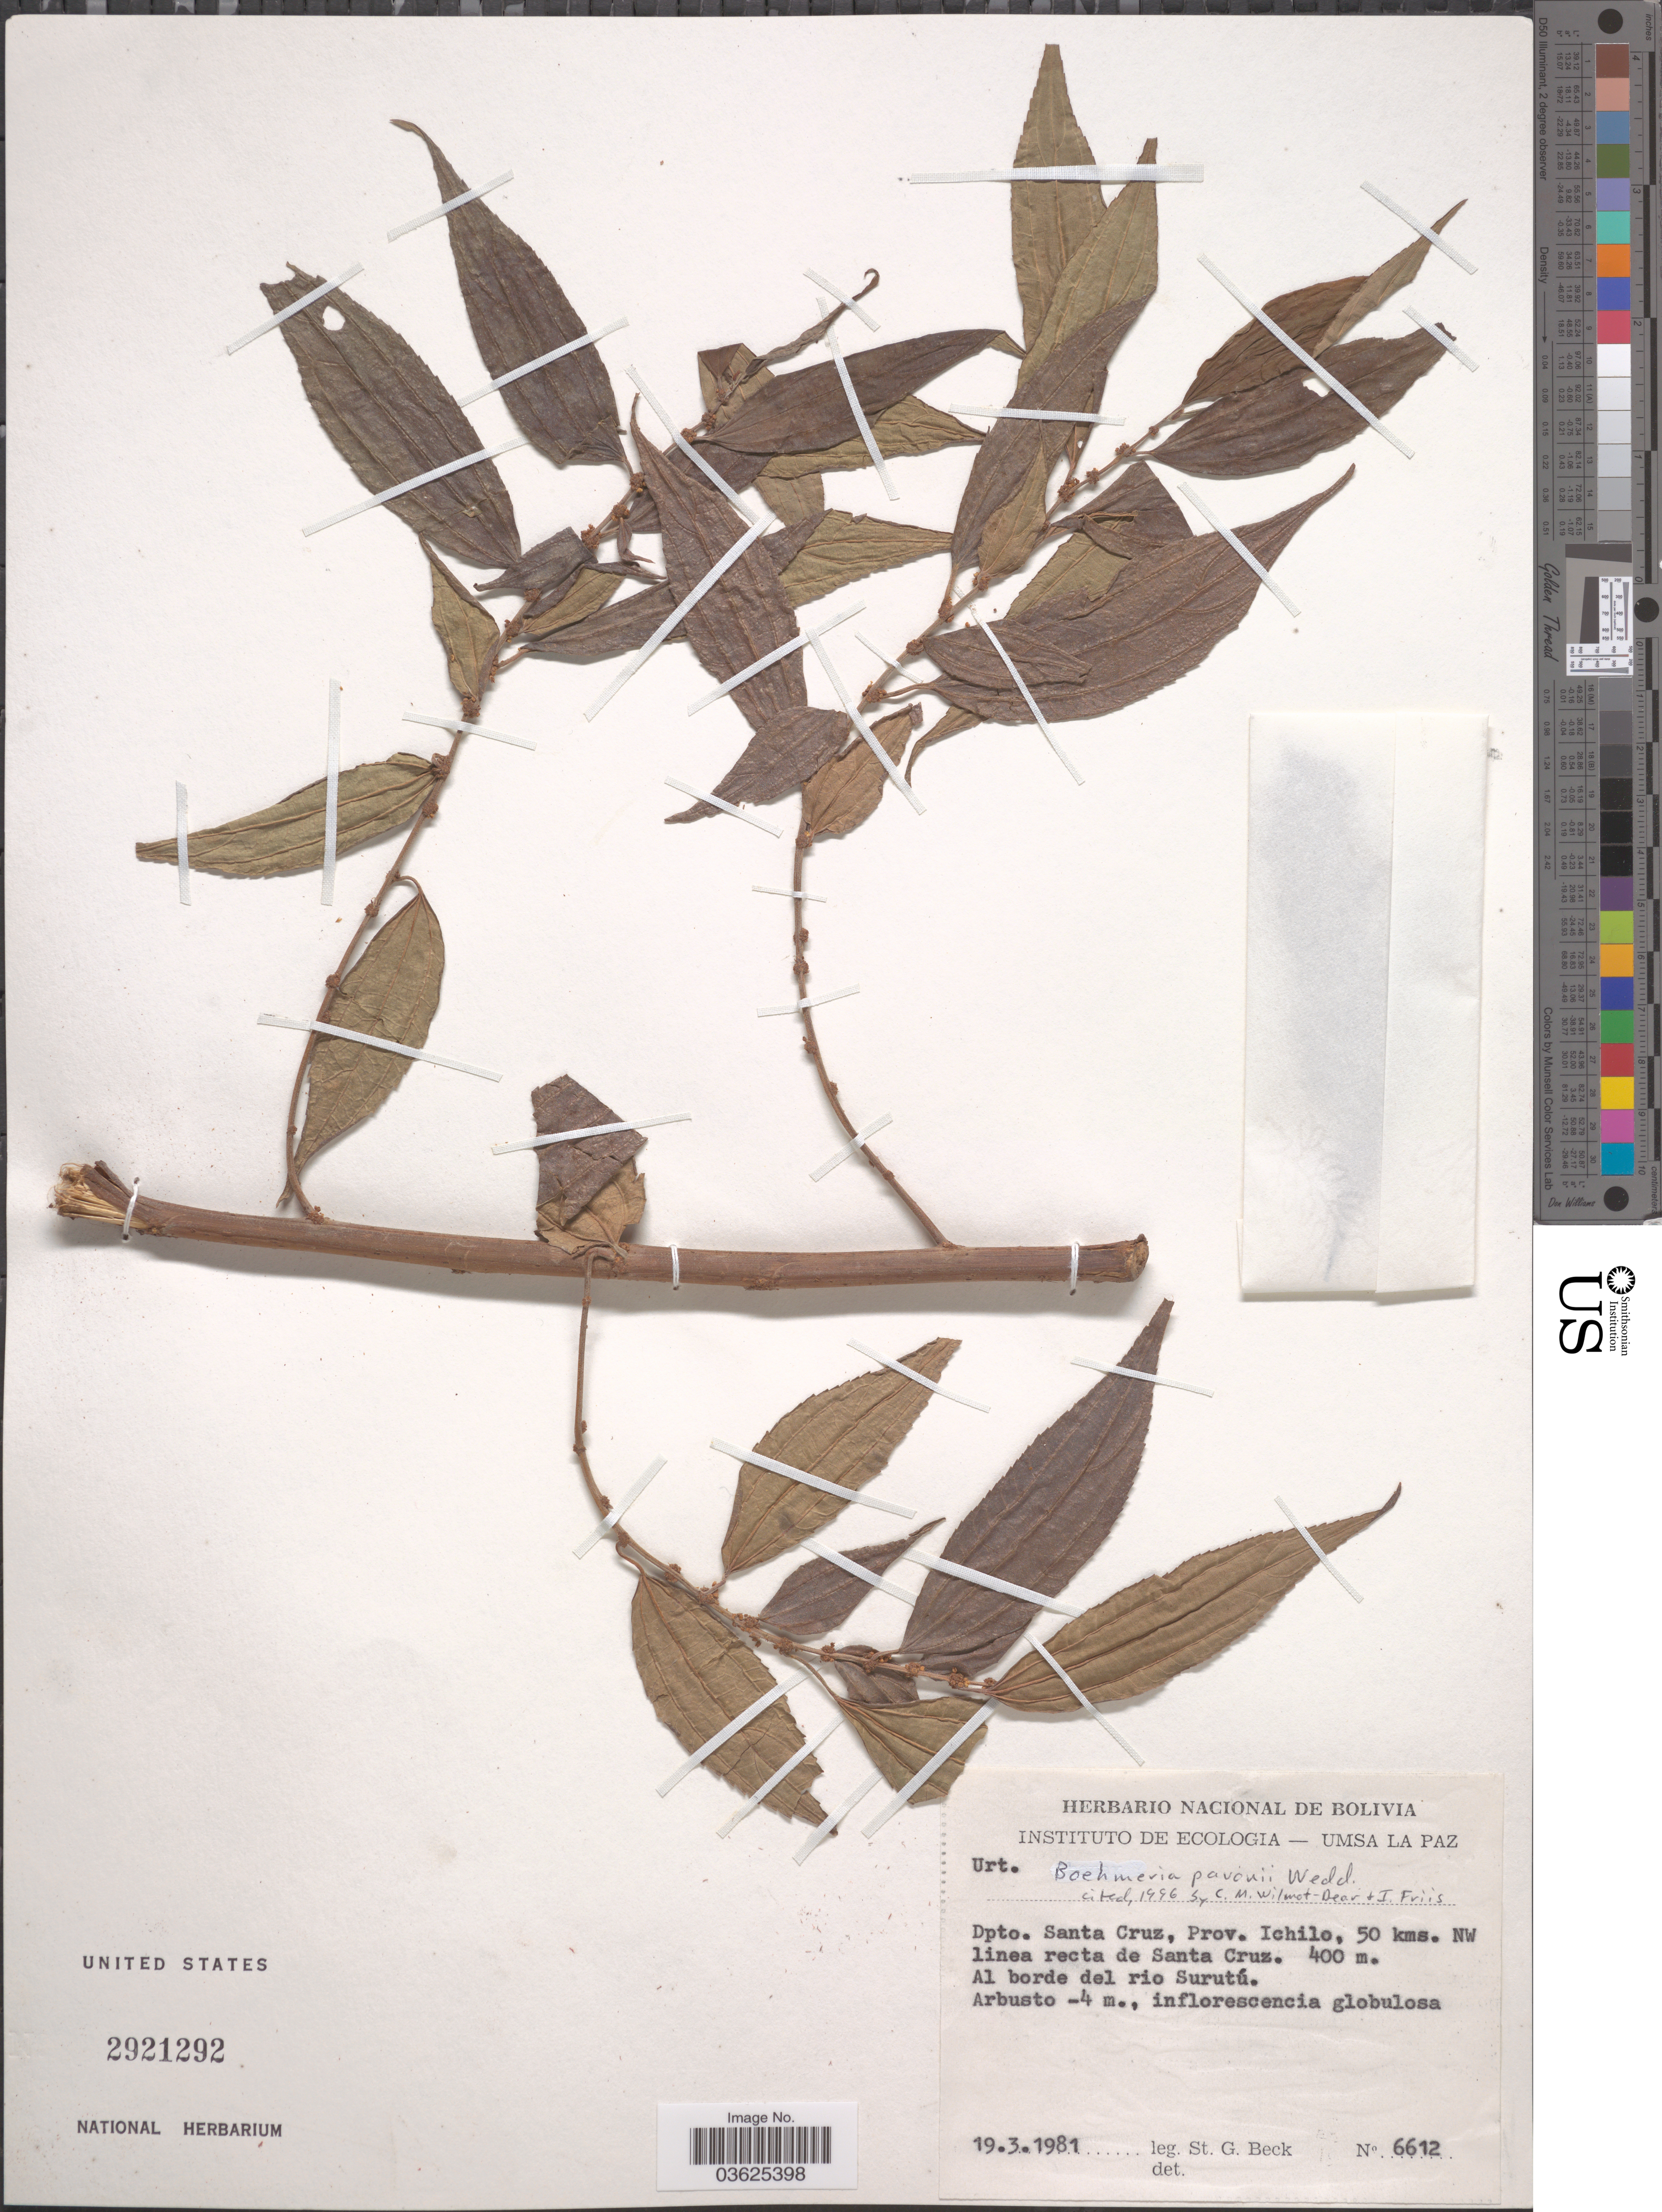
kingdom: Plantae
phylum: Tracheophyta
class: Magnoliopsida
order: Rosales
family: Urticaceae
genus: Boehmeria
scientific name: Boehmeria pavonii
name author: Wedd.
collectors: S. G. Beck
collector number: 6612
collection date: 1981-03-19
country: Bolivia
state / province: Santa Cruz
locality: Dpto. Santa Cruz, Prov. Ichilo, 50 kms. NW linea recta de Santa Cruz. Al borde del rio Surutú.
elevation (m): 400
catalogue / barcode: US 2921292